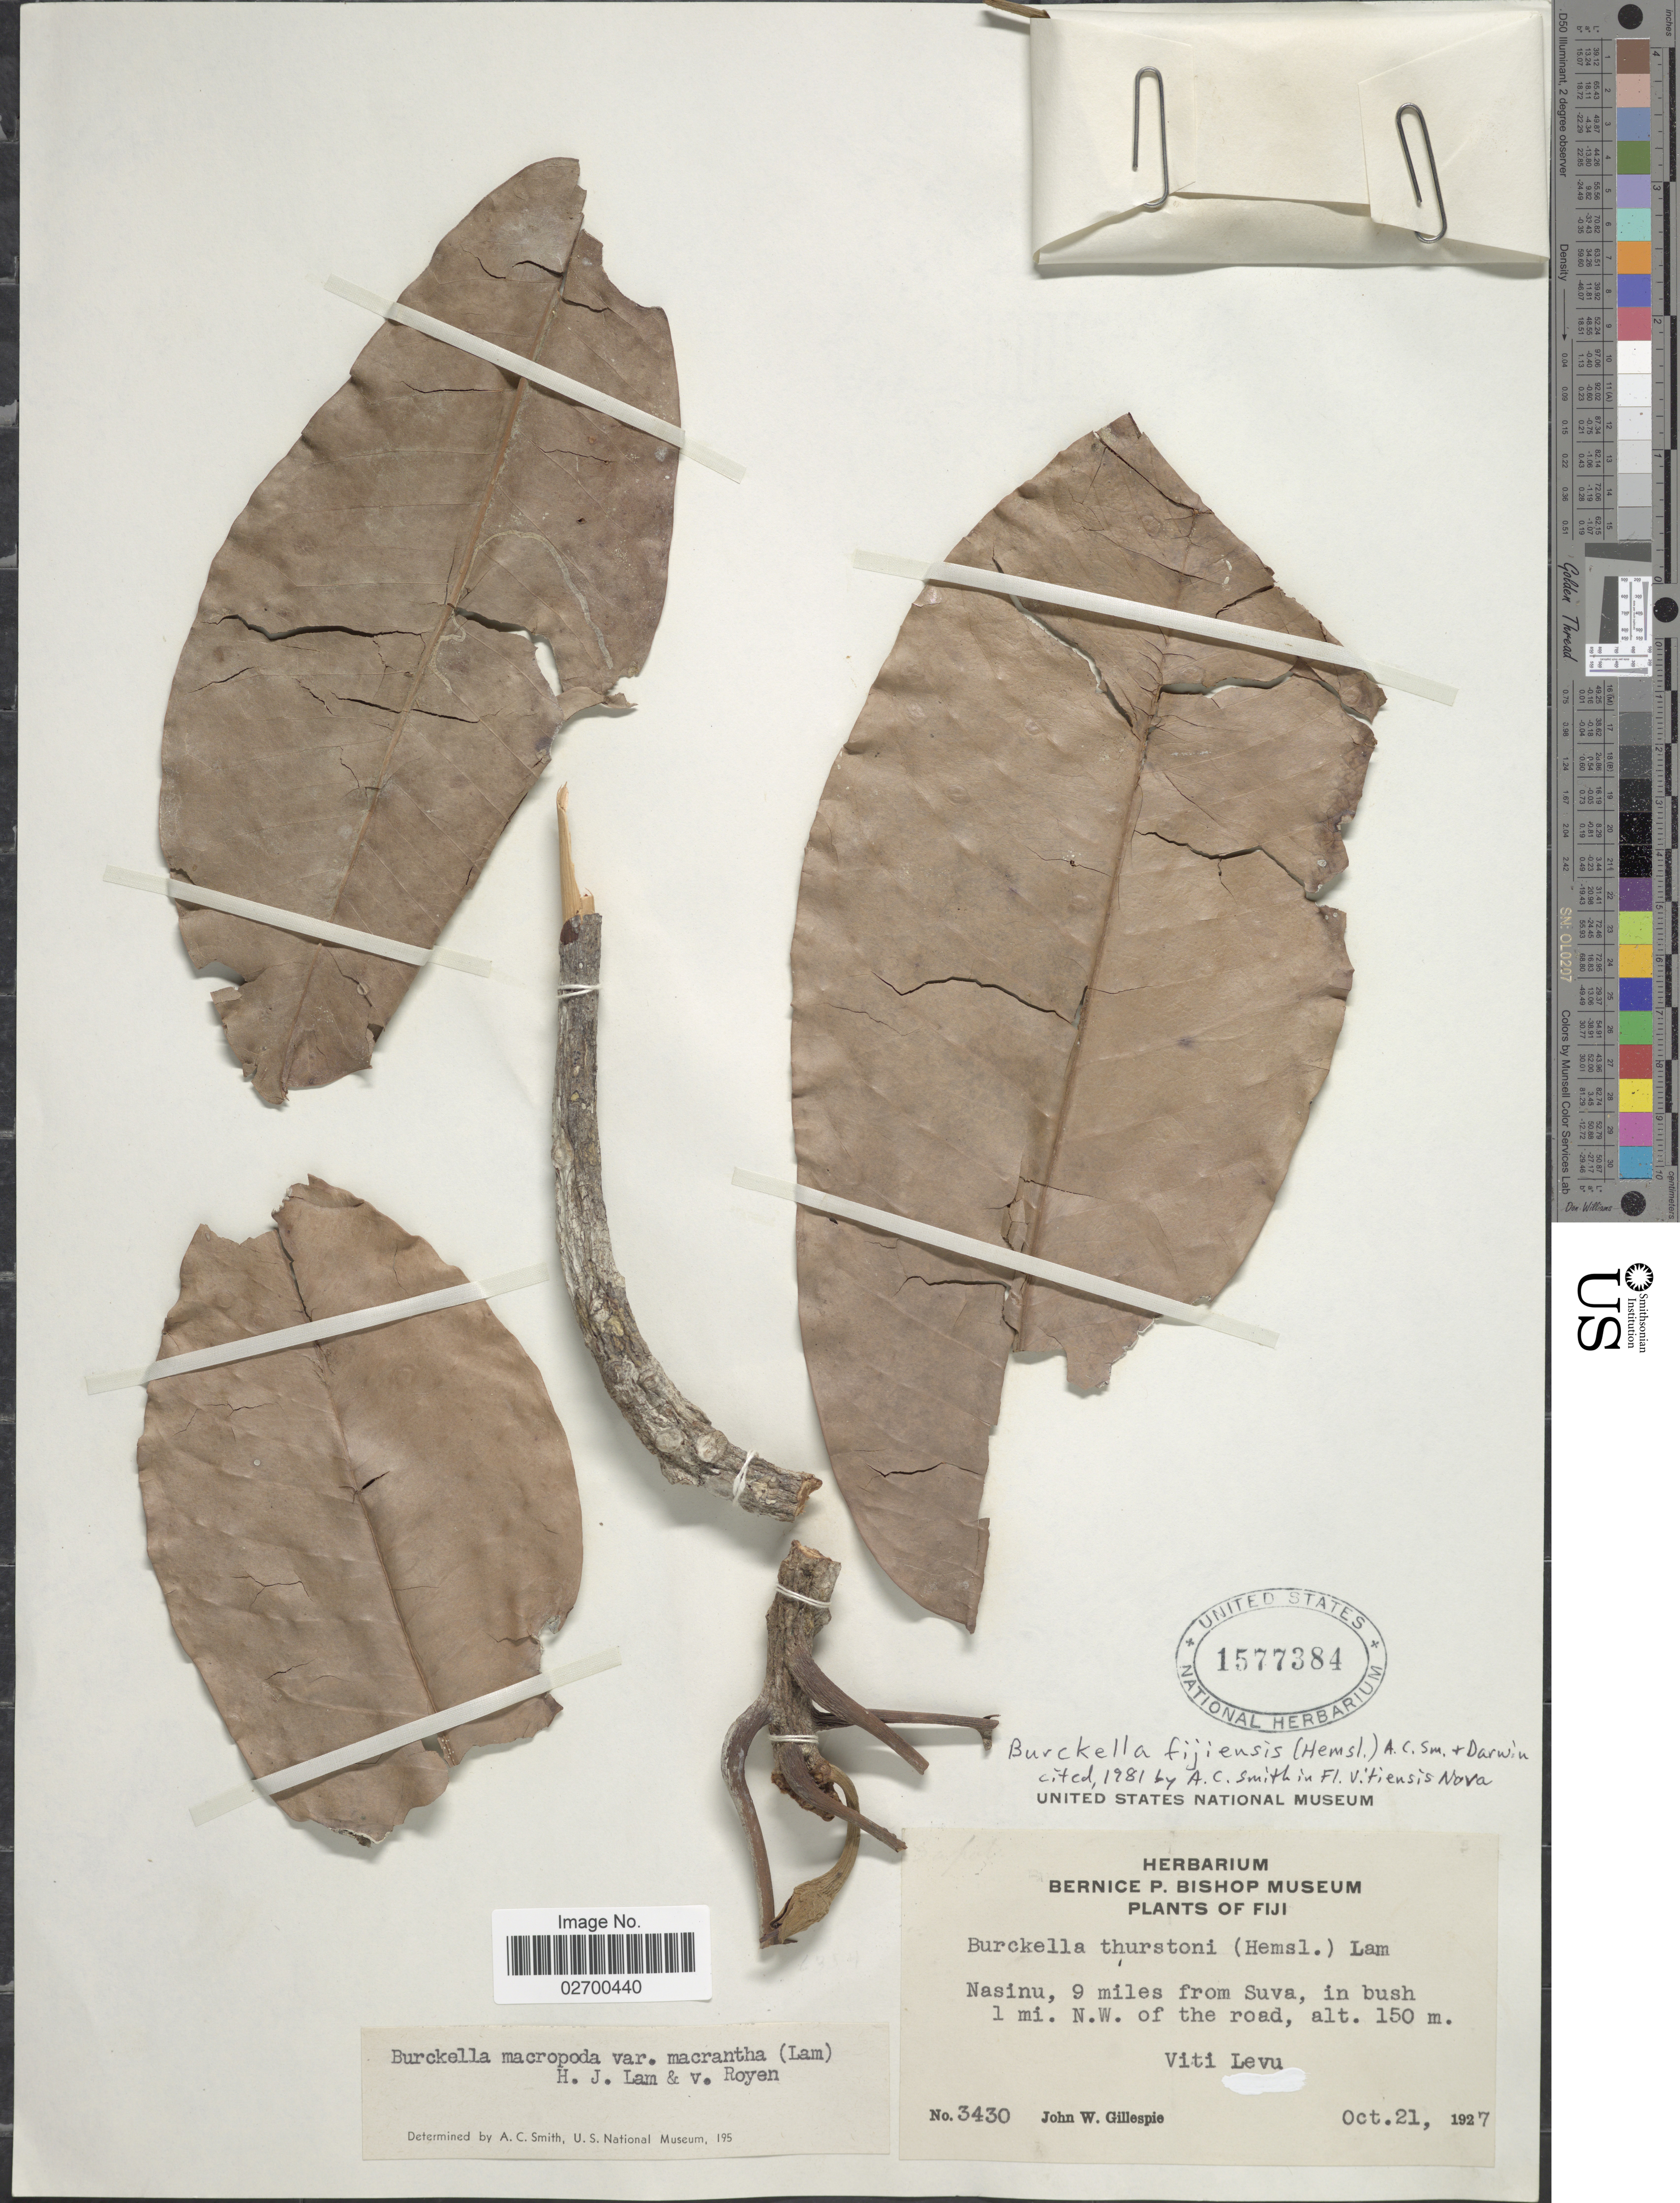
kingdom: Plantae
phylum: Tracheophyta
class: Magnoliopsida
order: Ericales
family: Sapotaceae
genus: Burckella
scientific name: Burckella fijiensis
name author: (Hemsl.) A.C. Sm. & S.P. Darwin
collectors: J. W. Gillespie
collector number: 3430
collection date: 1927-10-21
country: Fiji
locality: Nasinu, 9 miles from Suva, in bush 1 mi. N.W. of the road. Viti Levu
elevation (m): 150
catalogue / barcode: US 1577384